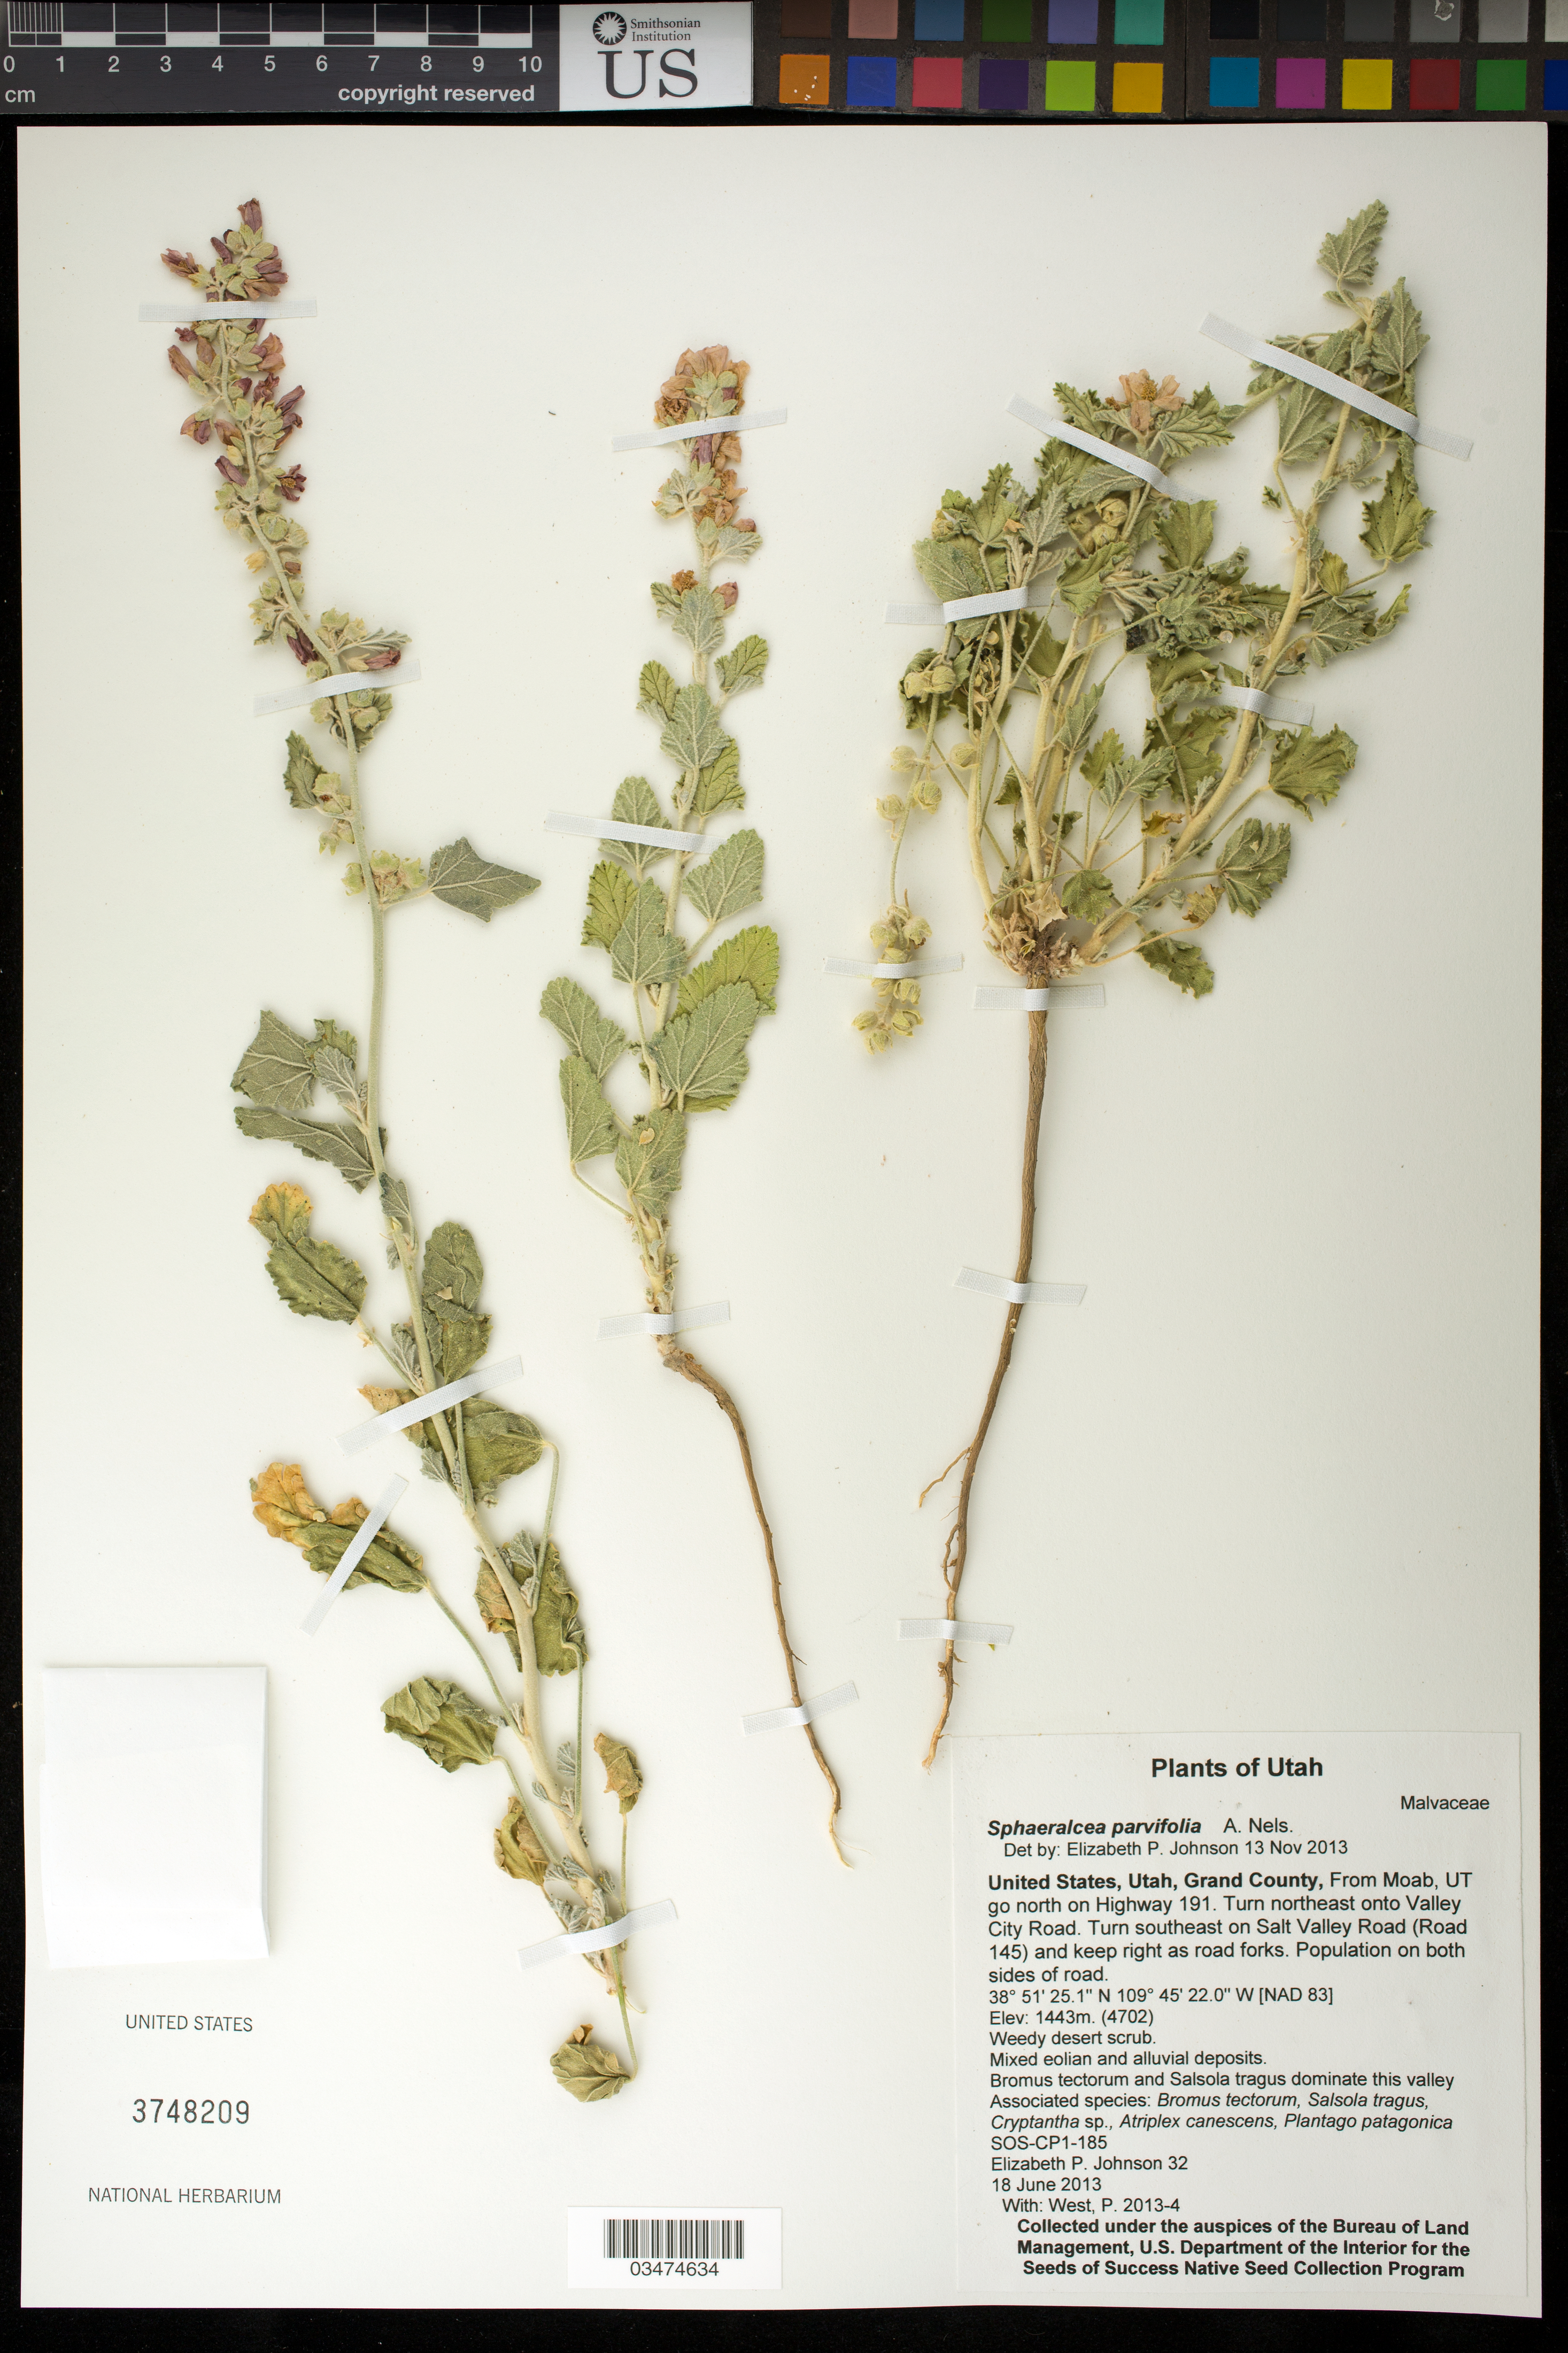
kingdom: Plantae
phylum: Tracheophyta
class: Magnoliopsida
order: Malvales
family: Malvaceae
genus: Sphaeralcea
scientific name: Sphaeralcea parvifolia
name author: A. Nelson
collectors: E. P. Johnson & P. West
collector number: SOS-CP1-185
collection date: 2013-06-18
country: United States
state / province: Utah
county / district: Grand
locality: Both sides of Salt Valley Rd. (Road 145)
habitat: Weedy desert scrub. Mixed eolian and alluvial deposits.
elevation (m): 1443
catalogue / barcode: US 3748209